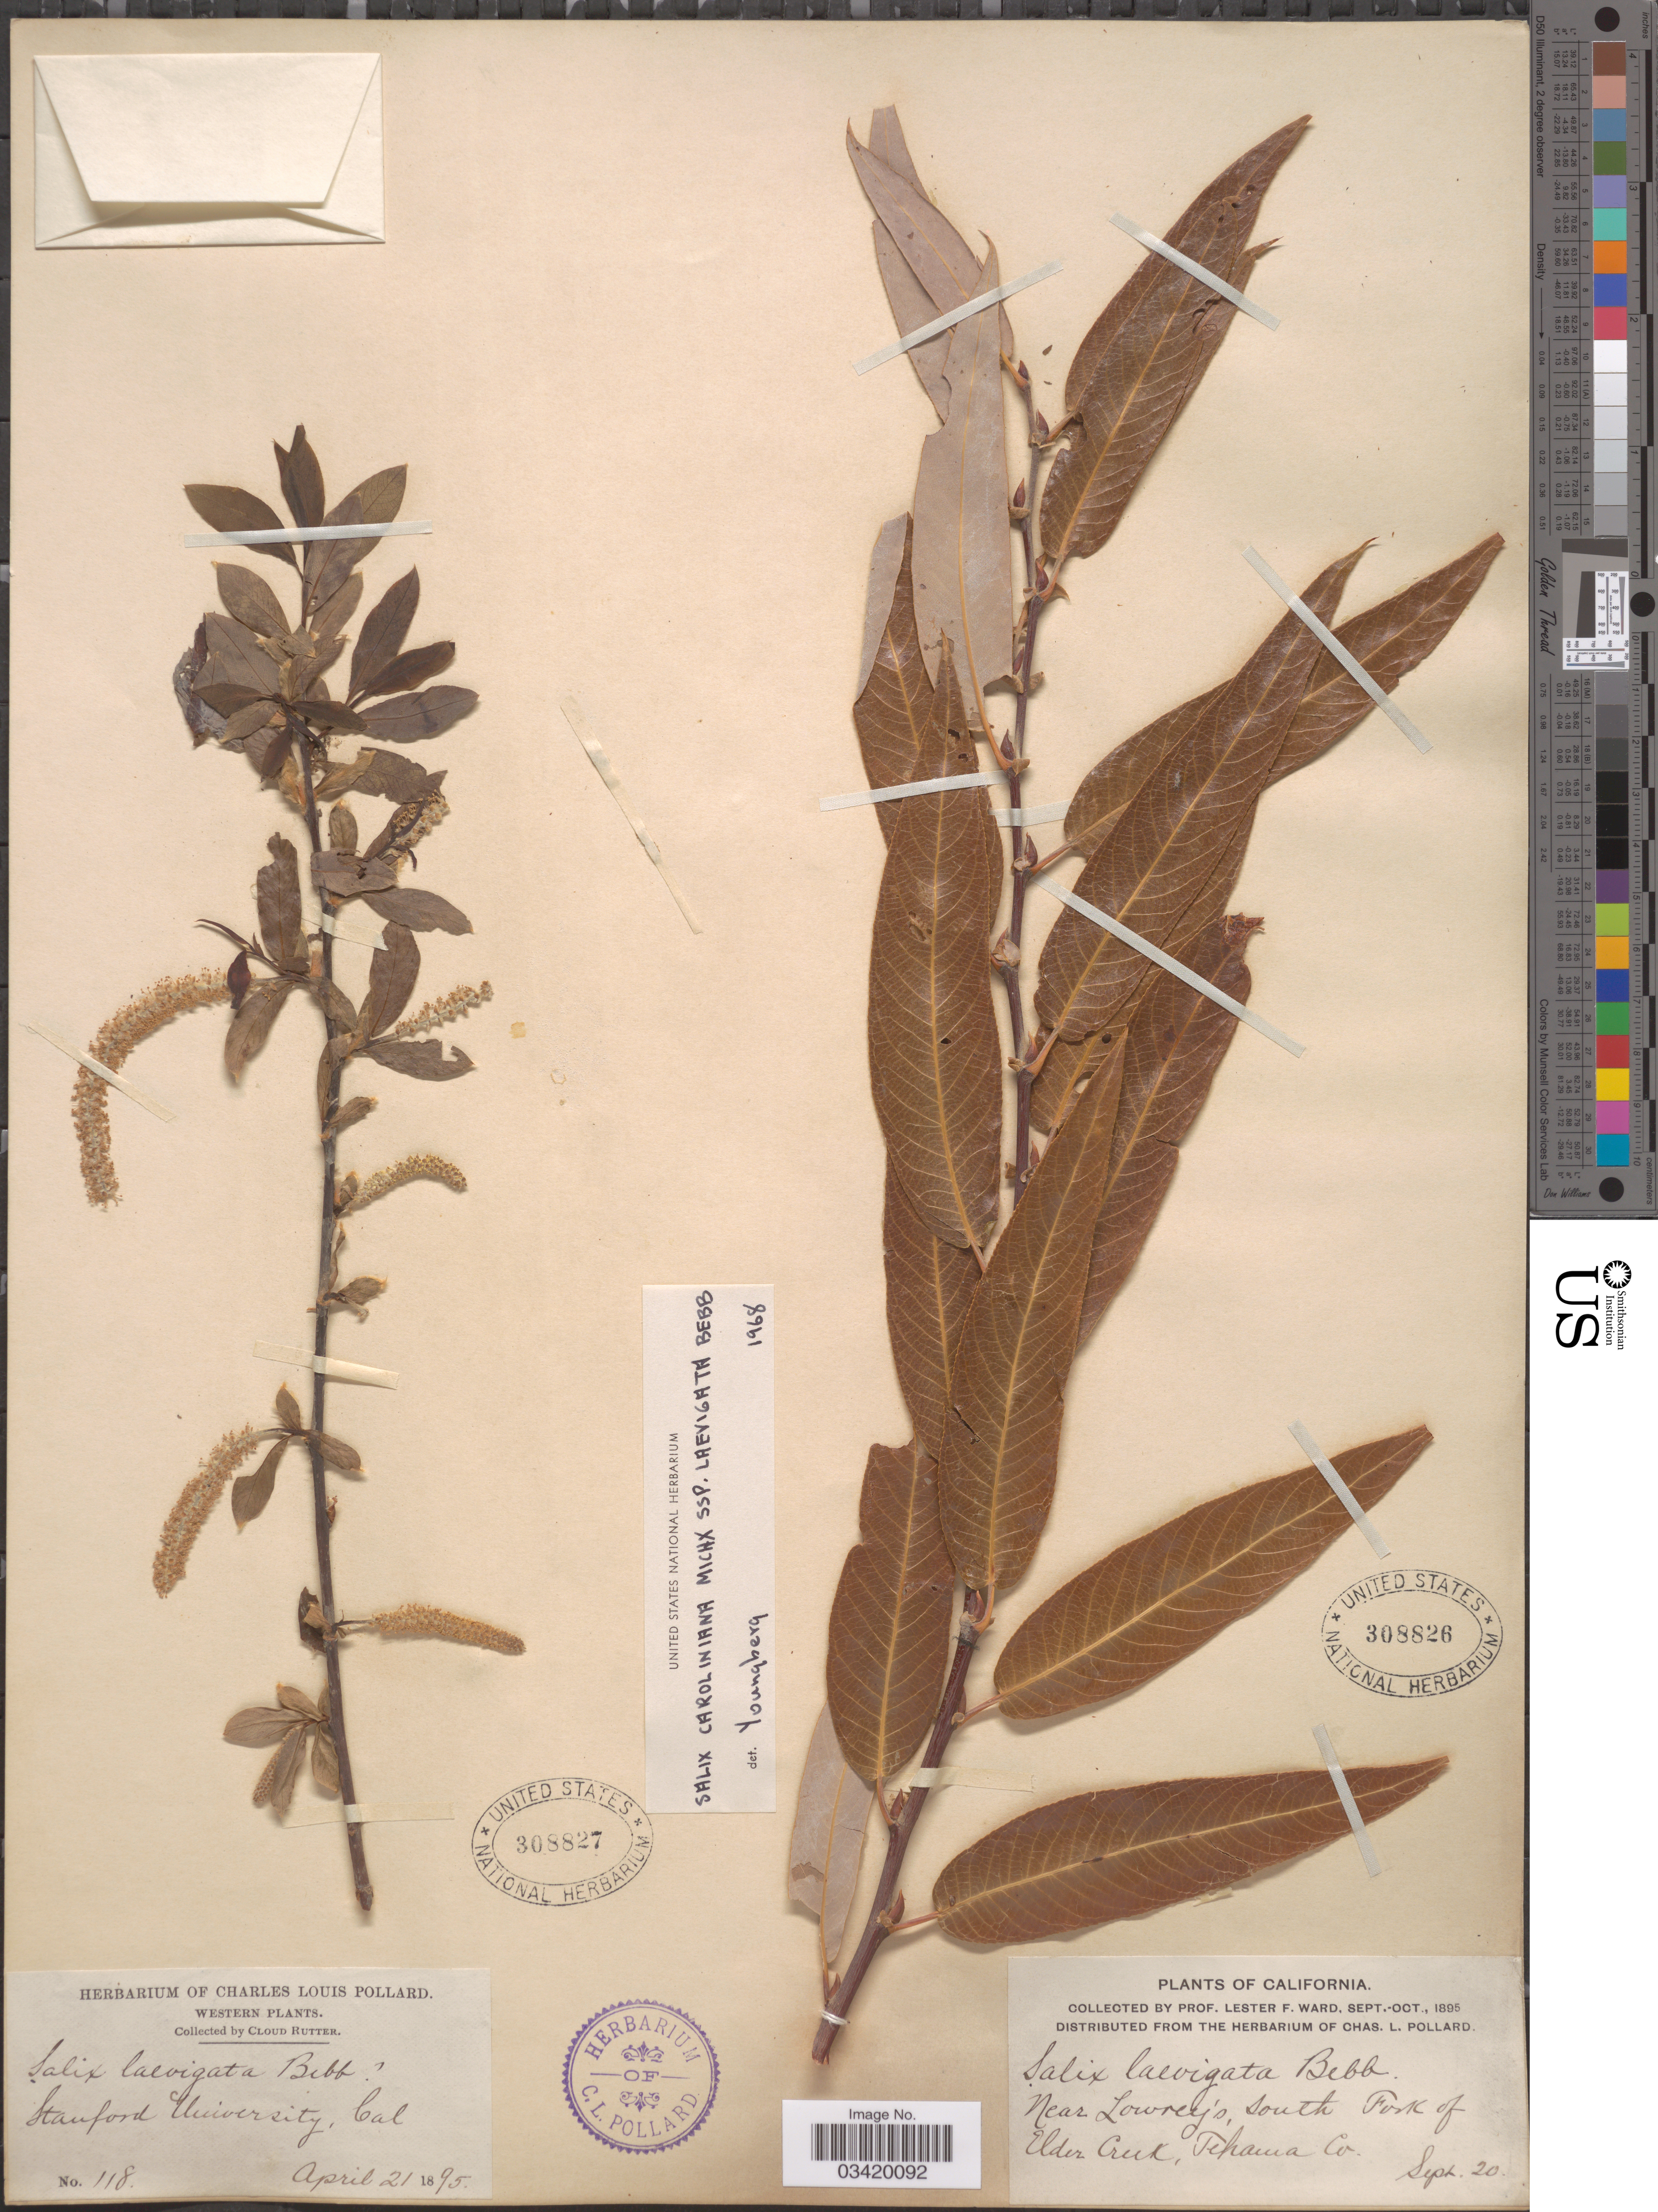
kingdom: Plantae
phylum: Tracheophyta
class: Magnoliopsida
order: Malpighiales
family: Salicaceae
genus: Salix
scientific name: Salix caroliniana subsp. laevigata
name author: Bebb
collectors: L. F. Ward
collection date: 1895-09-20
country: United States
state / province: California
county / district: Tehama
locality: Near Lowrey's, South Fork of Elder Creek, Tehama Co.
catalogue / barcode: US 308826-2